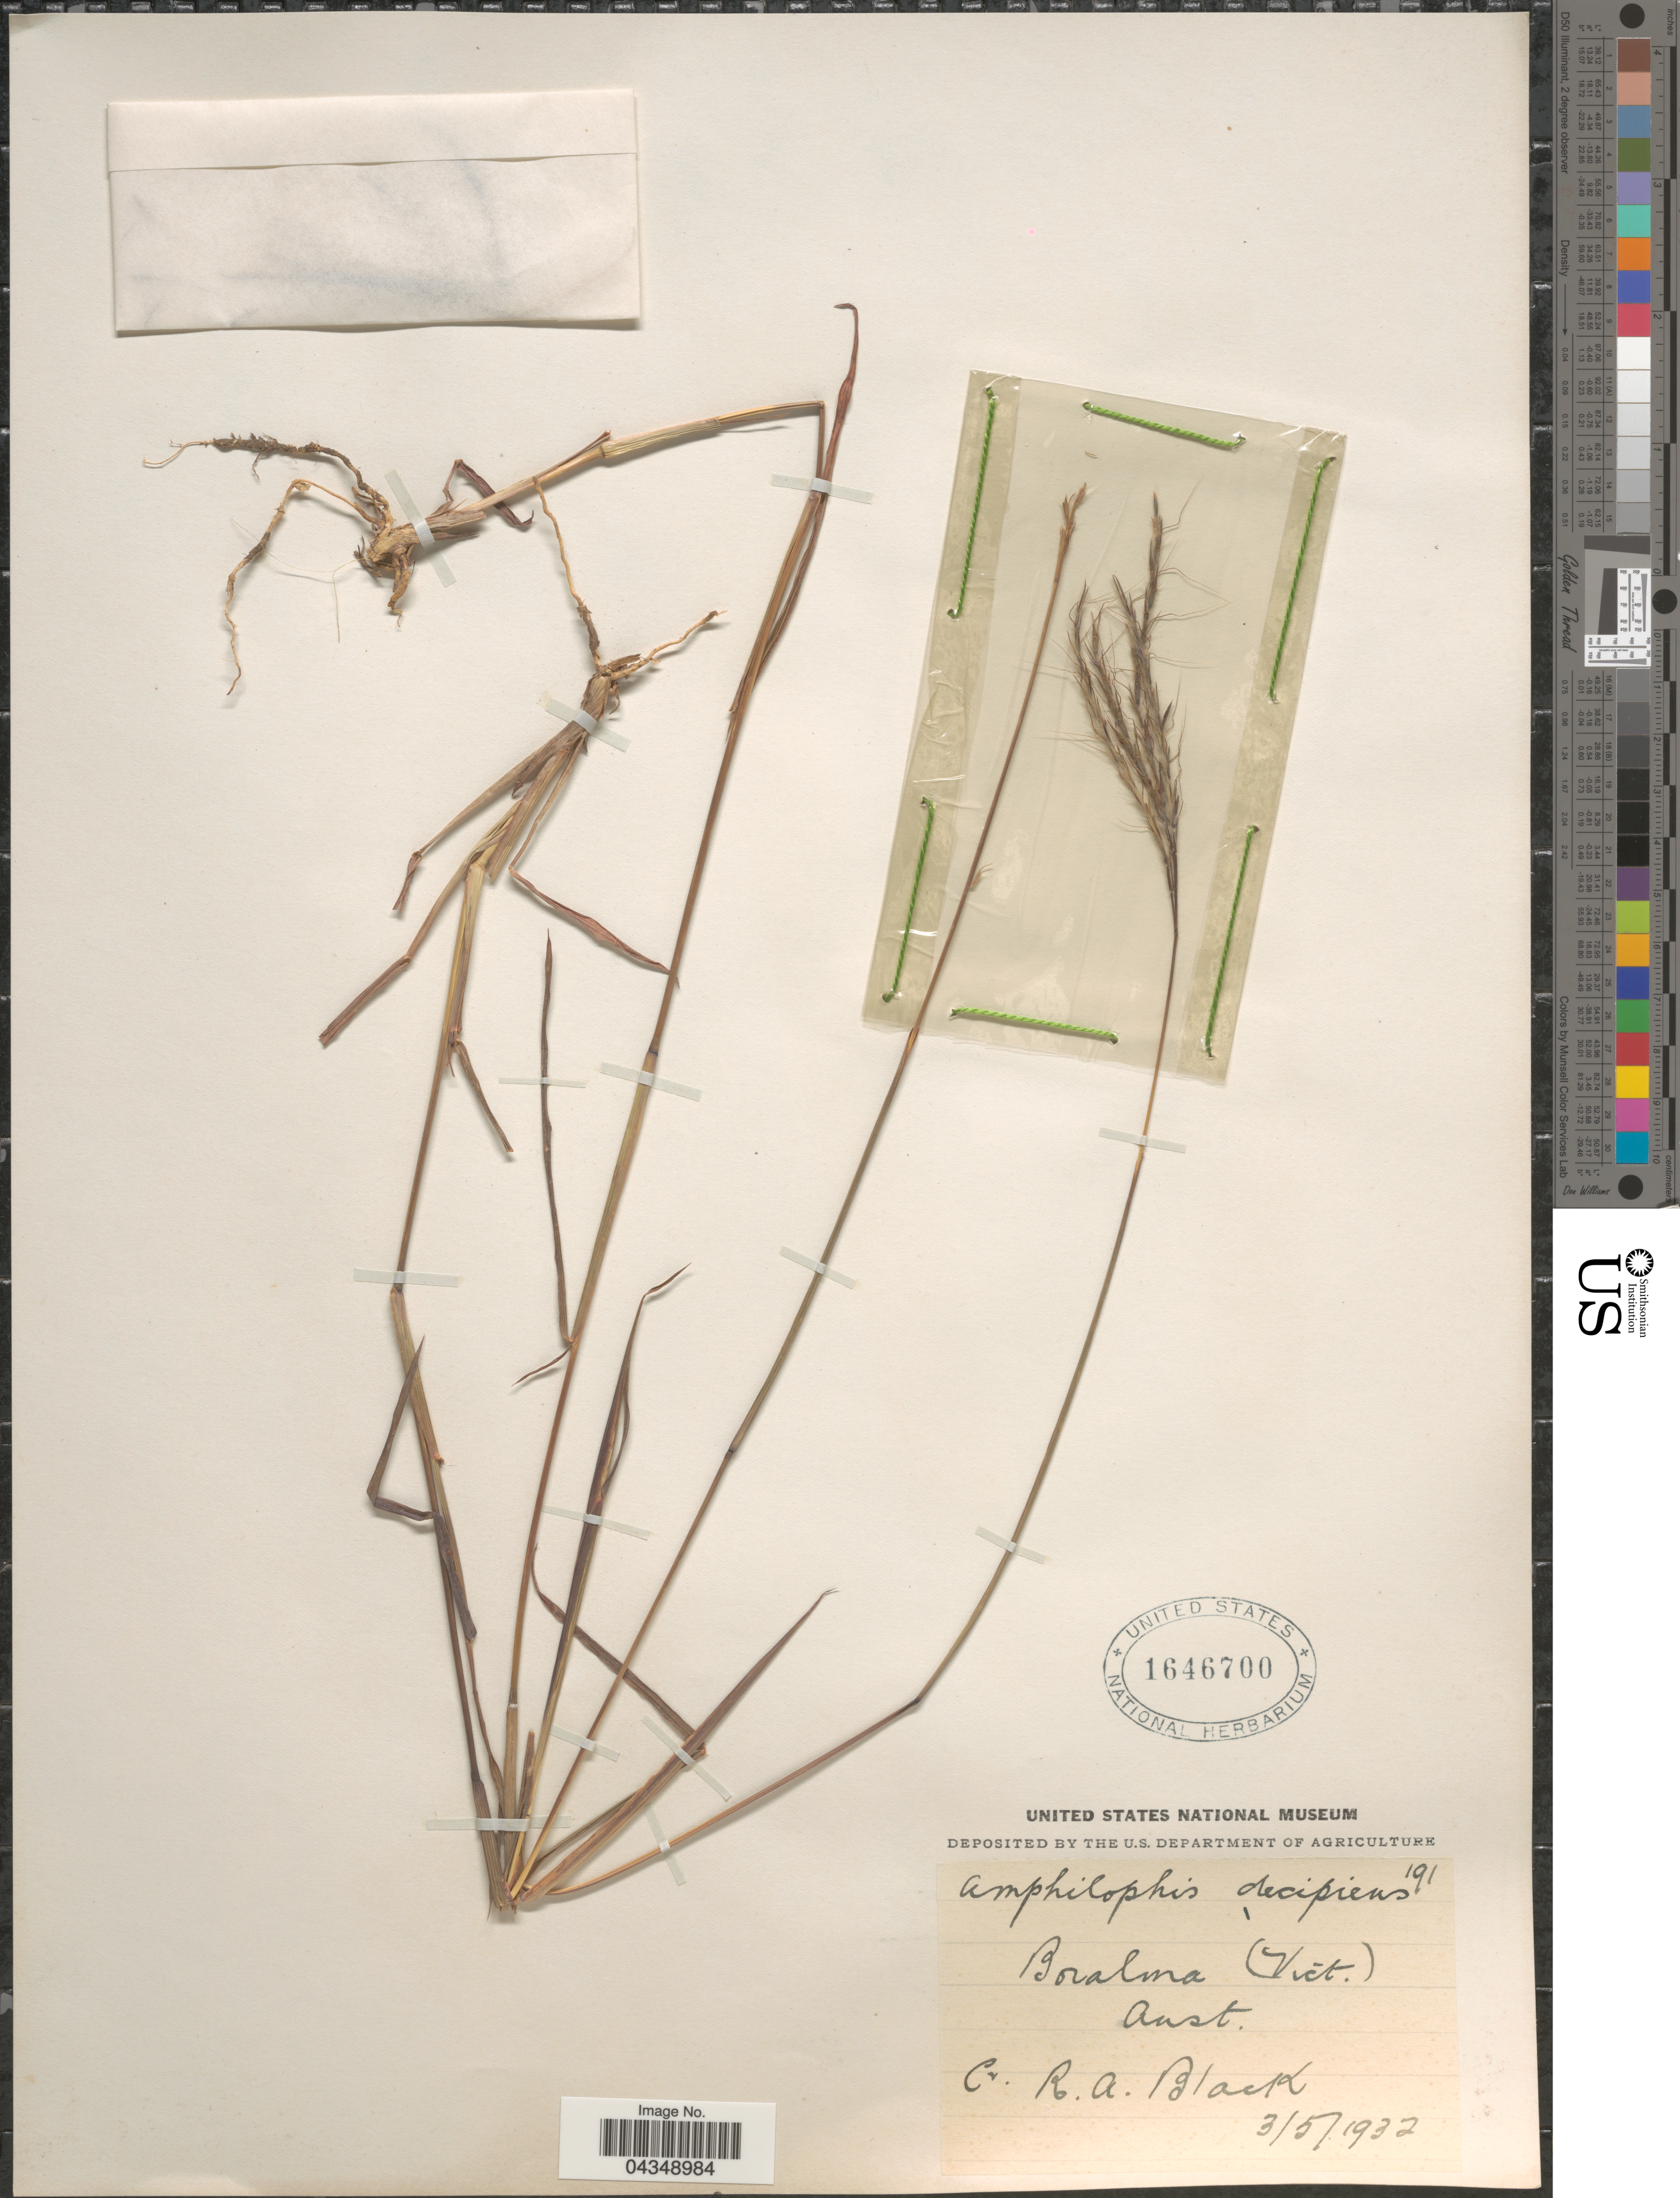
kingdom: Plantae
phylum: Tracheophyta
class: Liliopsida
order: Poales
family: Poaceae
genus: Bothriochloa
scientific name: Bothriochloa macra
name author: (Steud.) S.T. Blake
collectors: R. A. Black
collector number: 191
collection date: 1932-05-03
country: Australia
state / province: Victoria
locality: Boralma (Vict.).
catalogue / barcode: US 1646700